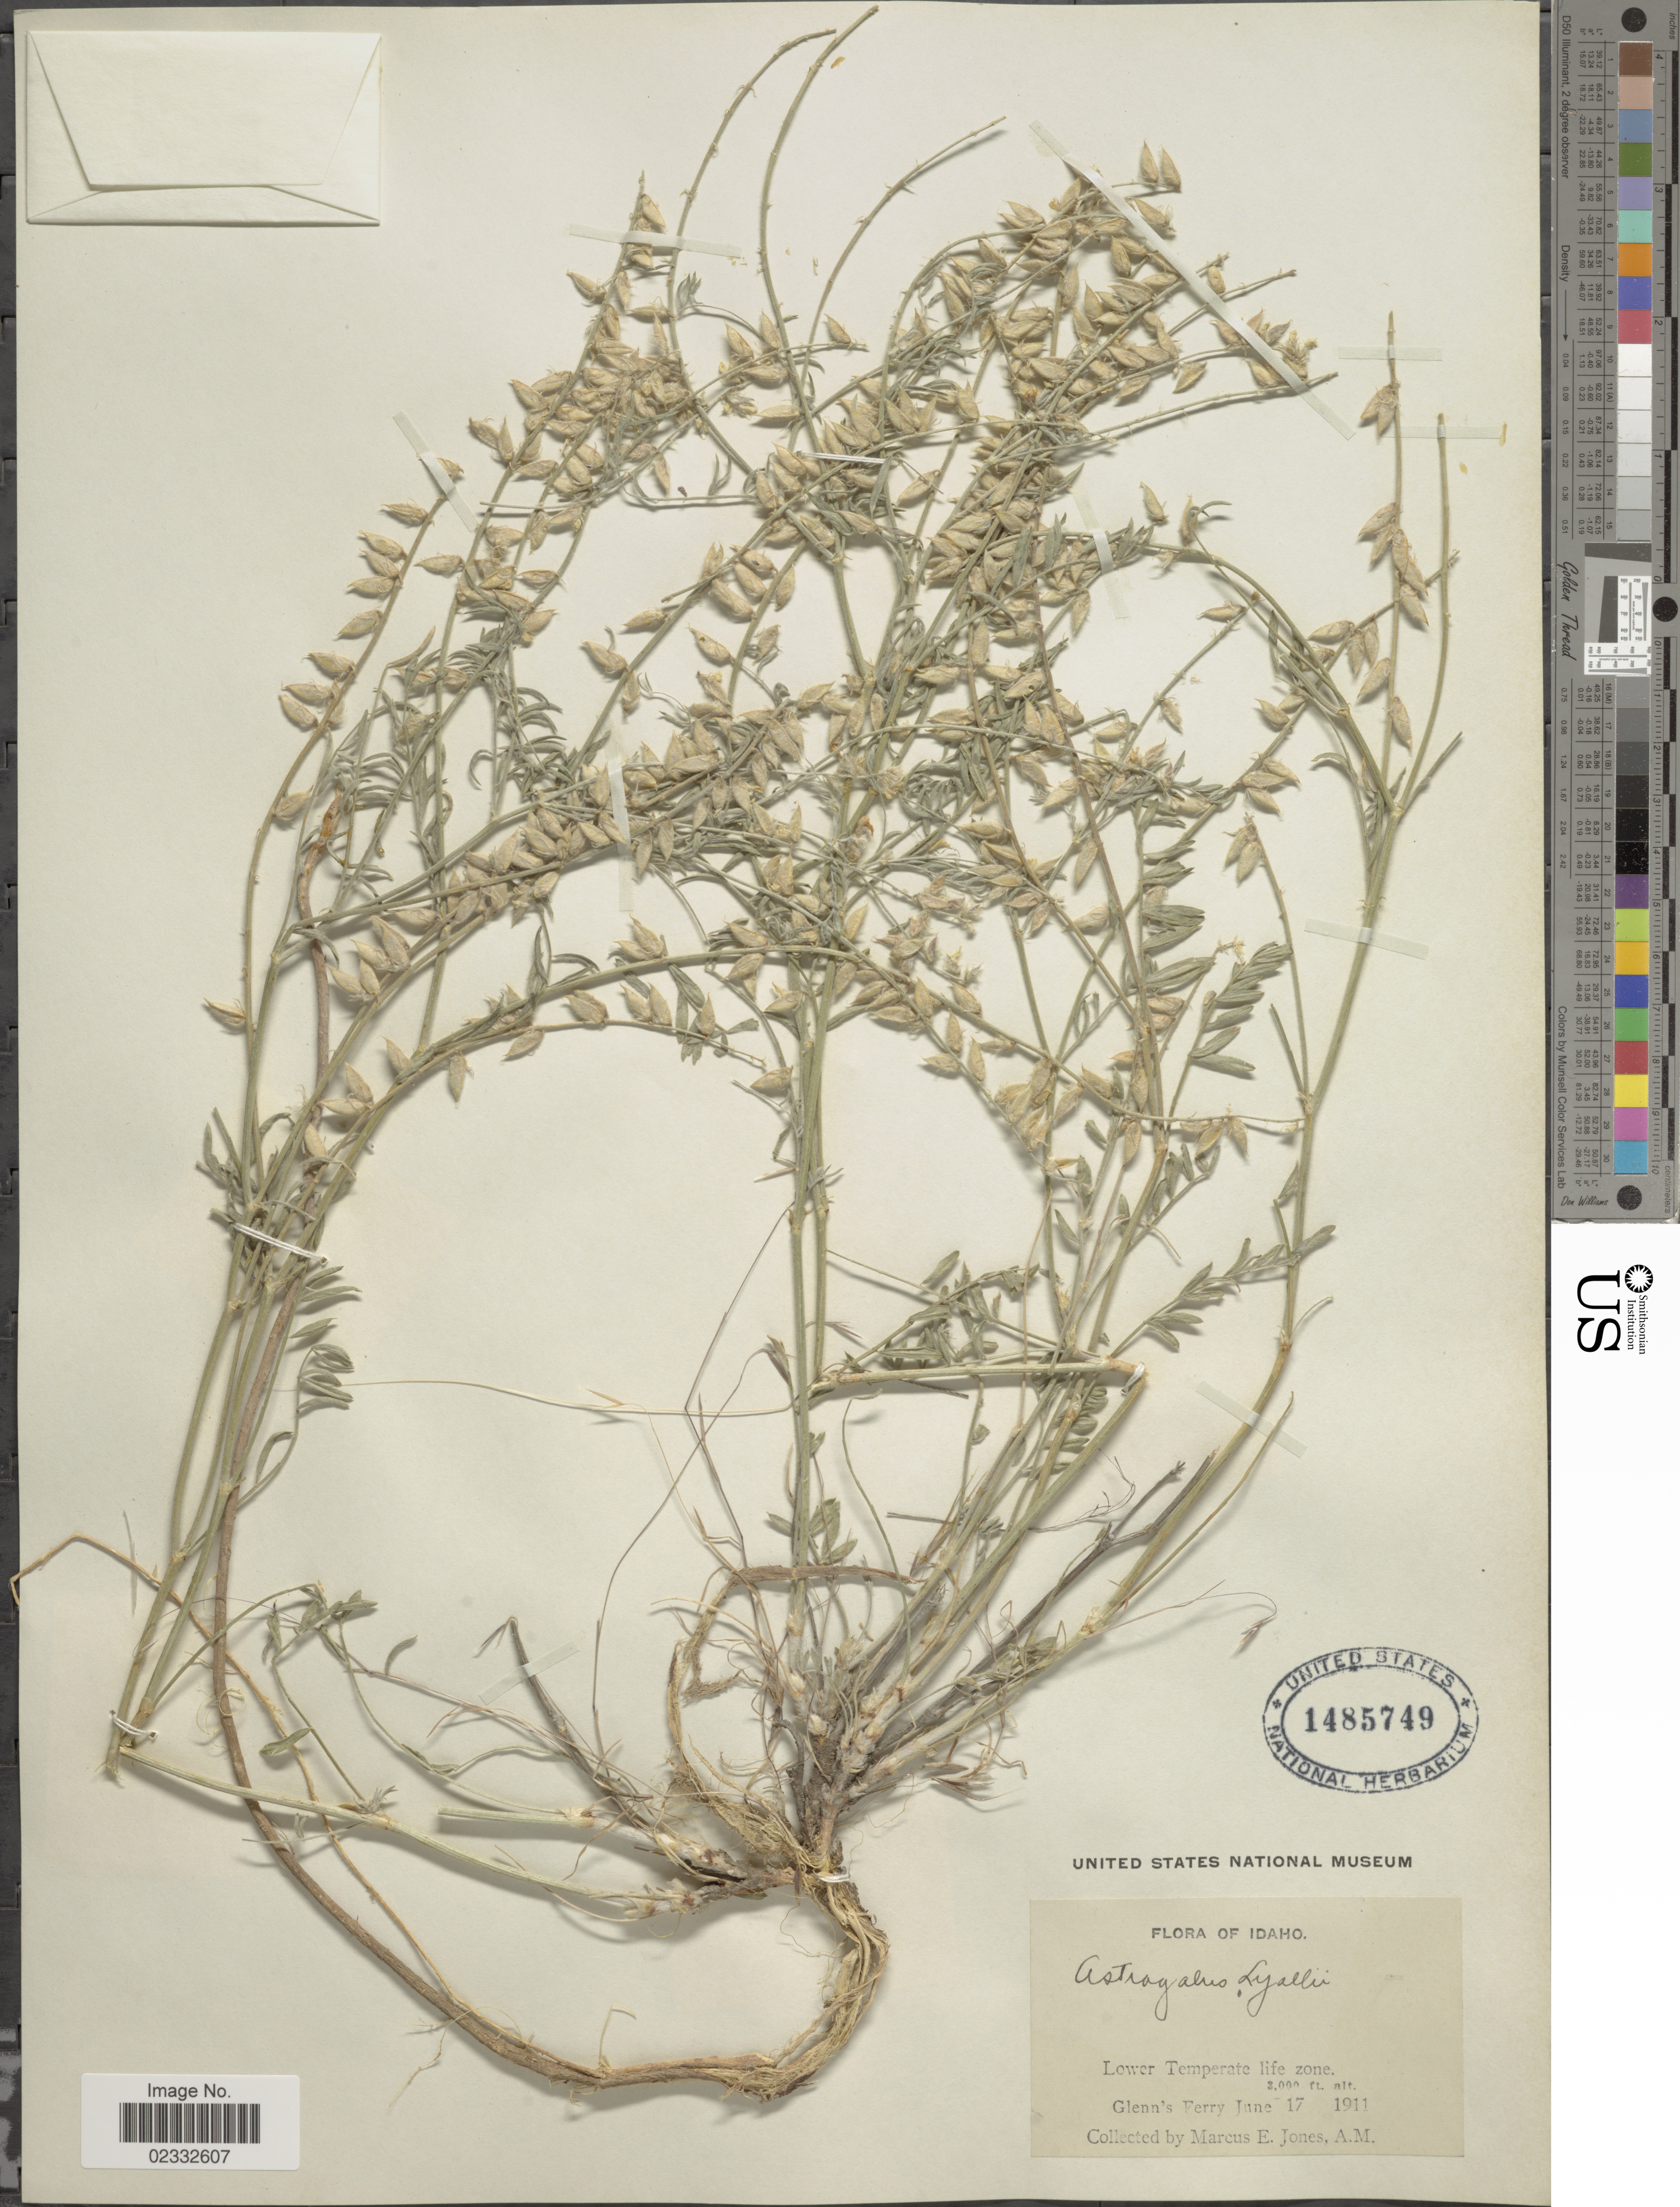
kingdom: Plantae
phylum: Tracheophyta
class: Magnoliopsida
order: Fabales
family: Fabaceae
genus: Astragalus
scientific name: Astragalus lyallii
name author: A. Gray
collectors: M. E. Jones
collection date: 1911-06-17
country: United States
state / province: Idaho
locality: Lower Temperate life zone. Glenn's Ferry.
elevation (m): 914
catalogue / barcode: US 1485749